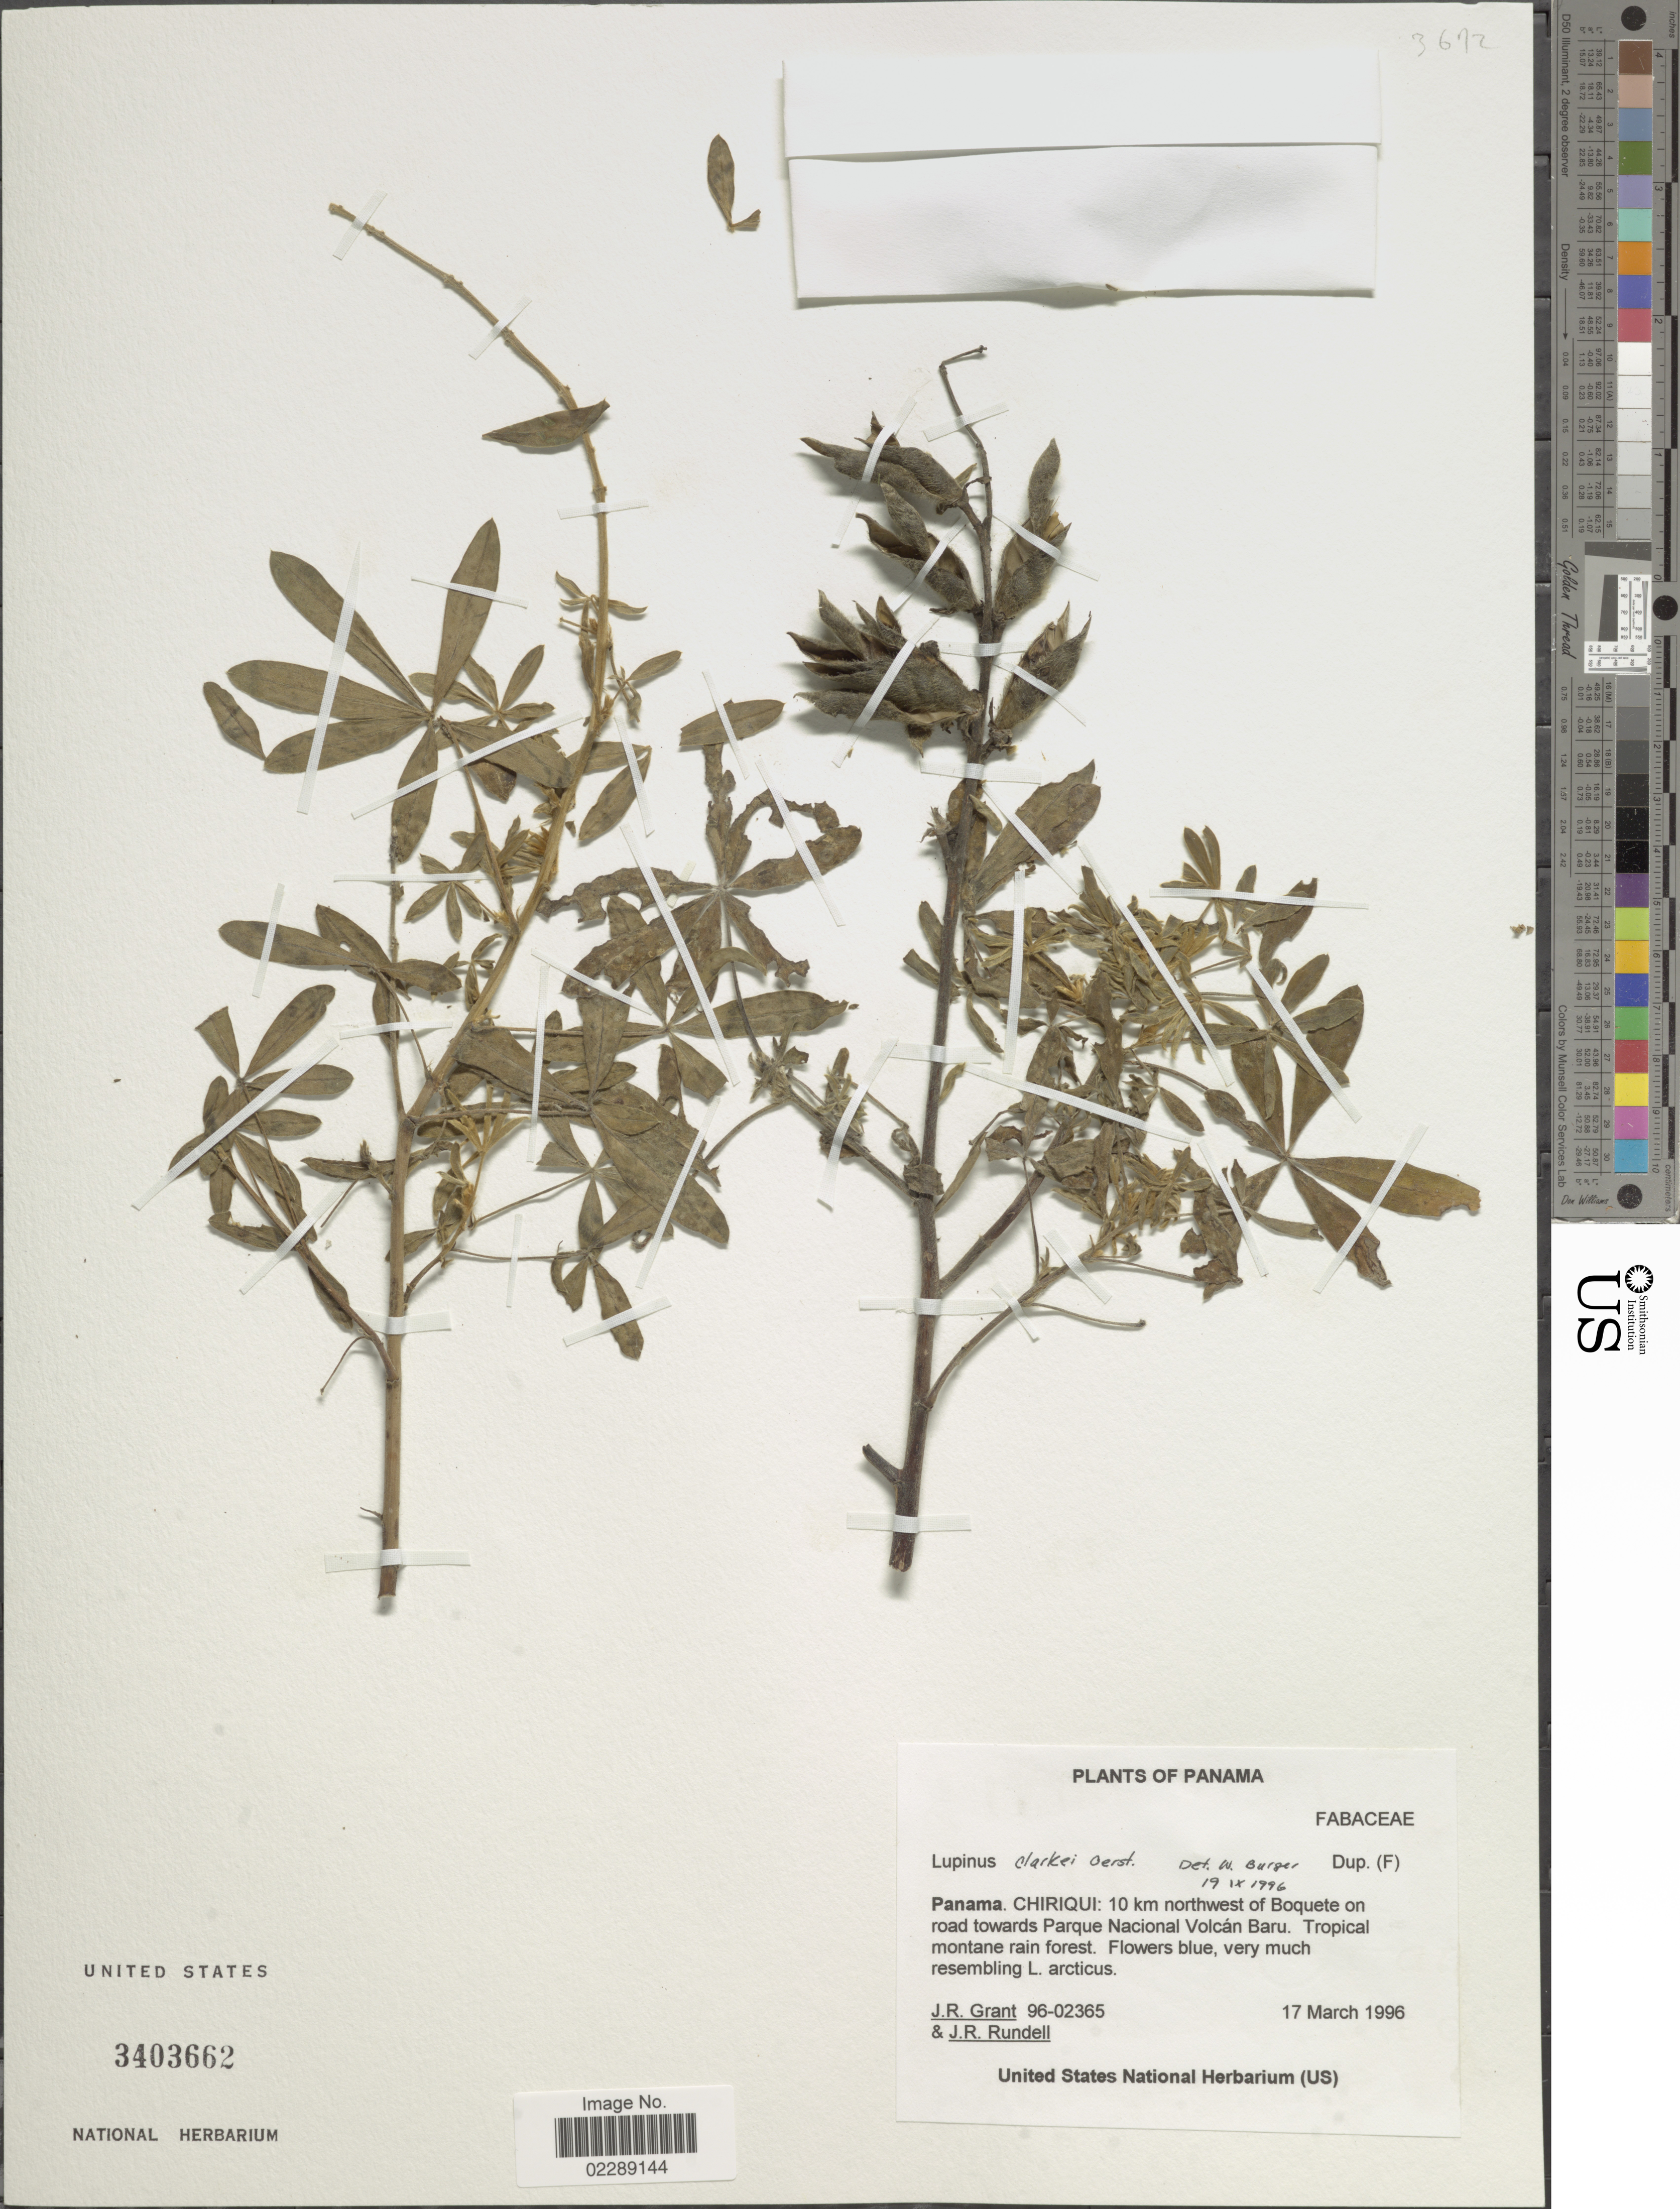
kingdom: Plantae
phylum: Tracheophyta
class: Magnoliopsida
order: Fabales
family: Fabaceae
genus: Lupinus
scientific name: Lupinus clarkei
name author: Oerst.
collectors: J. Grant & J. R. Rundell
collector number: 96-02365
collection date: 1996-03-17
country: Panama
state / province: Chiriqui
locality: Panama, Chiriqui: 10 km northwest of Boquete on road towards Parque Nacional Volcan Baru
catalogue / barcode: US 3403662